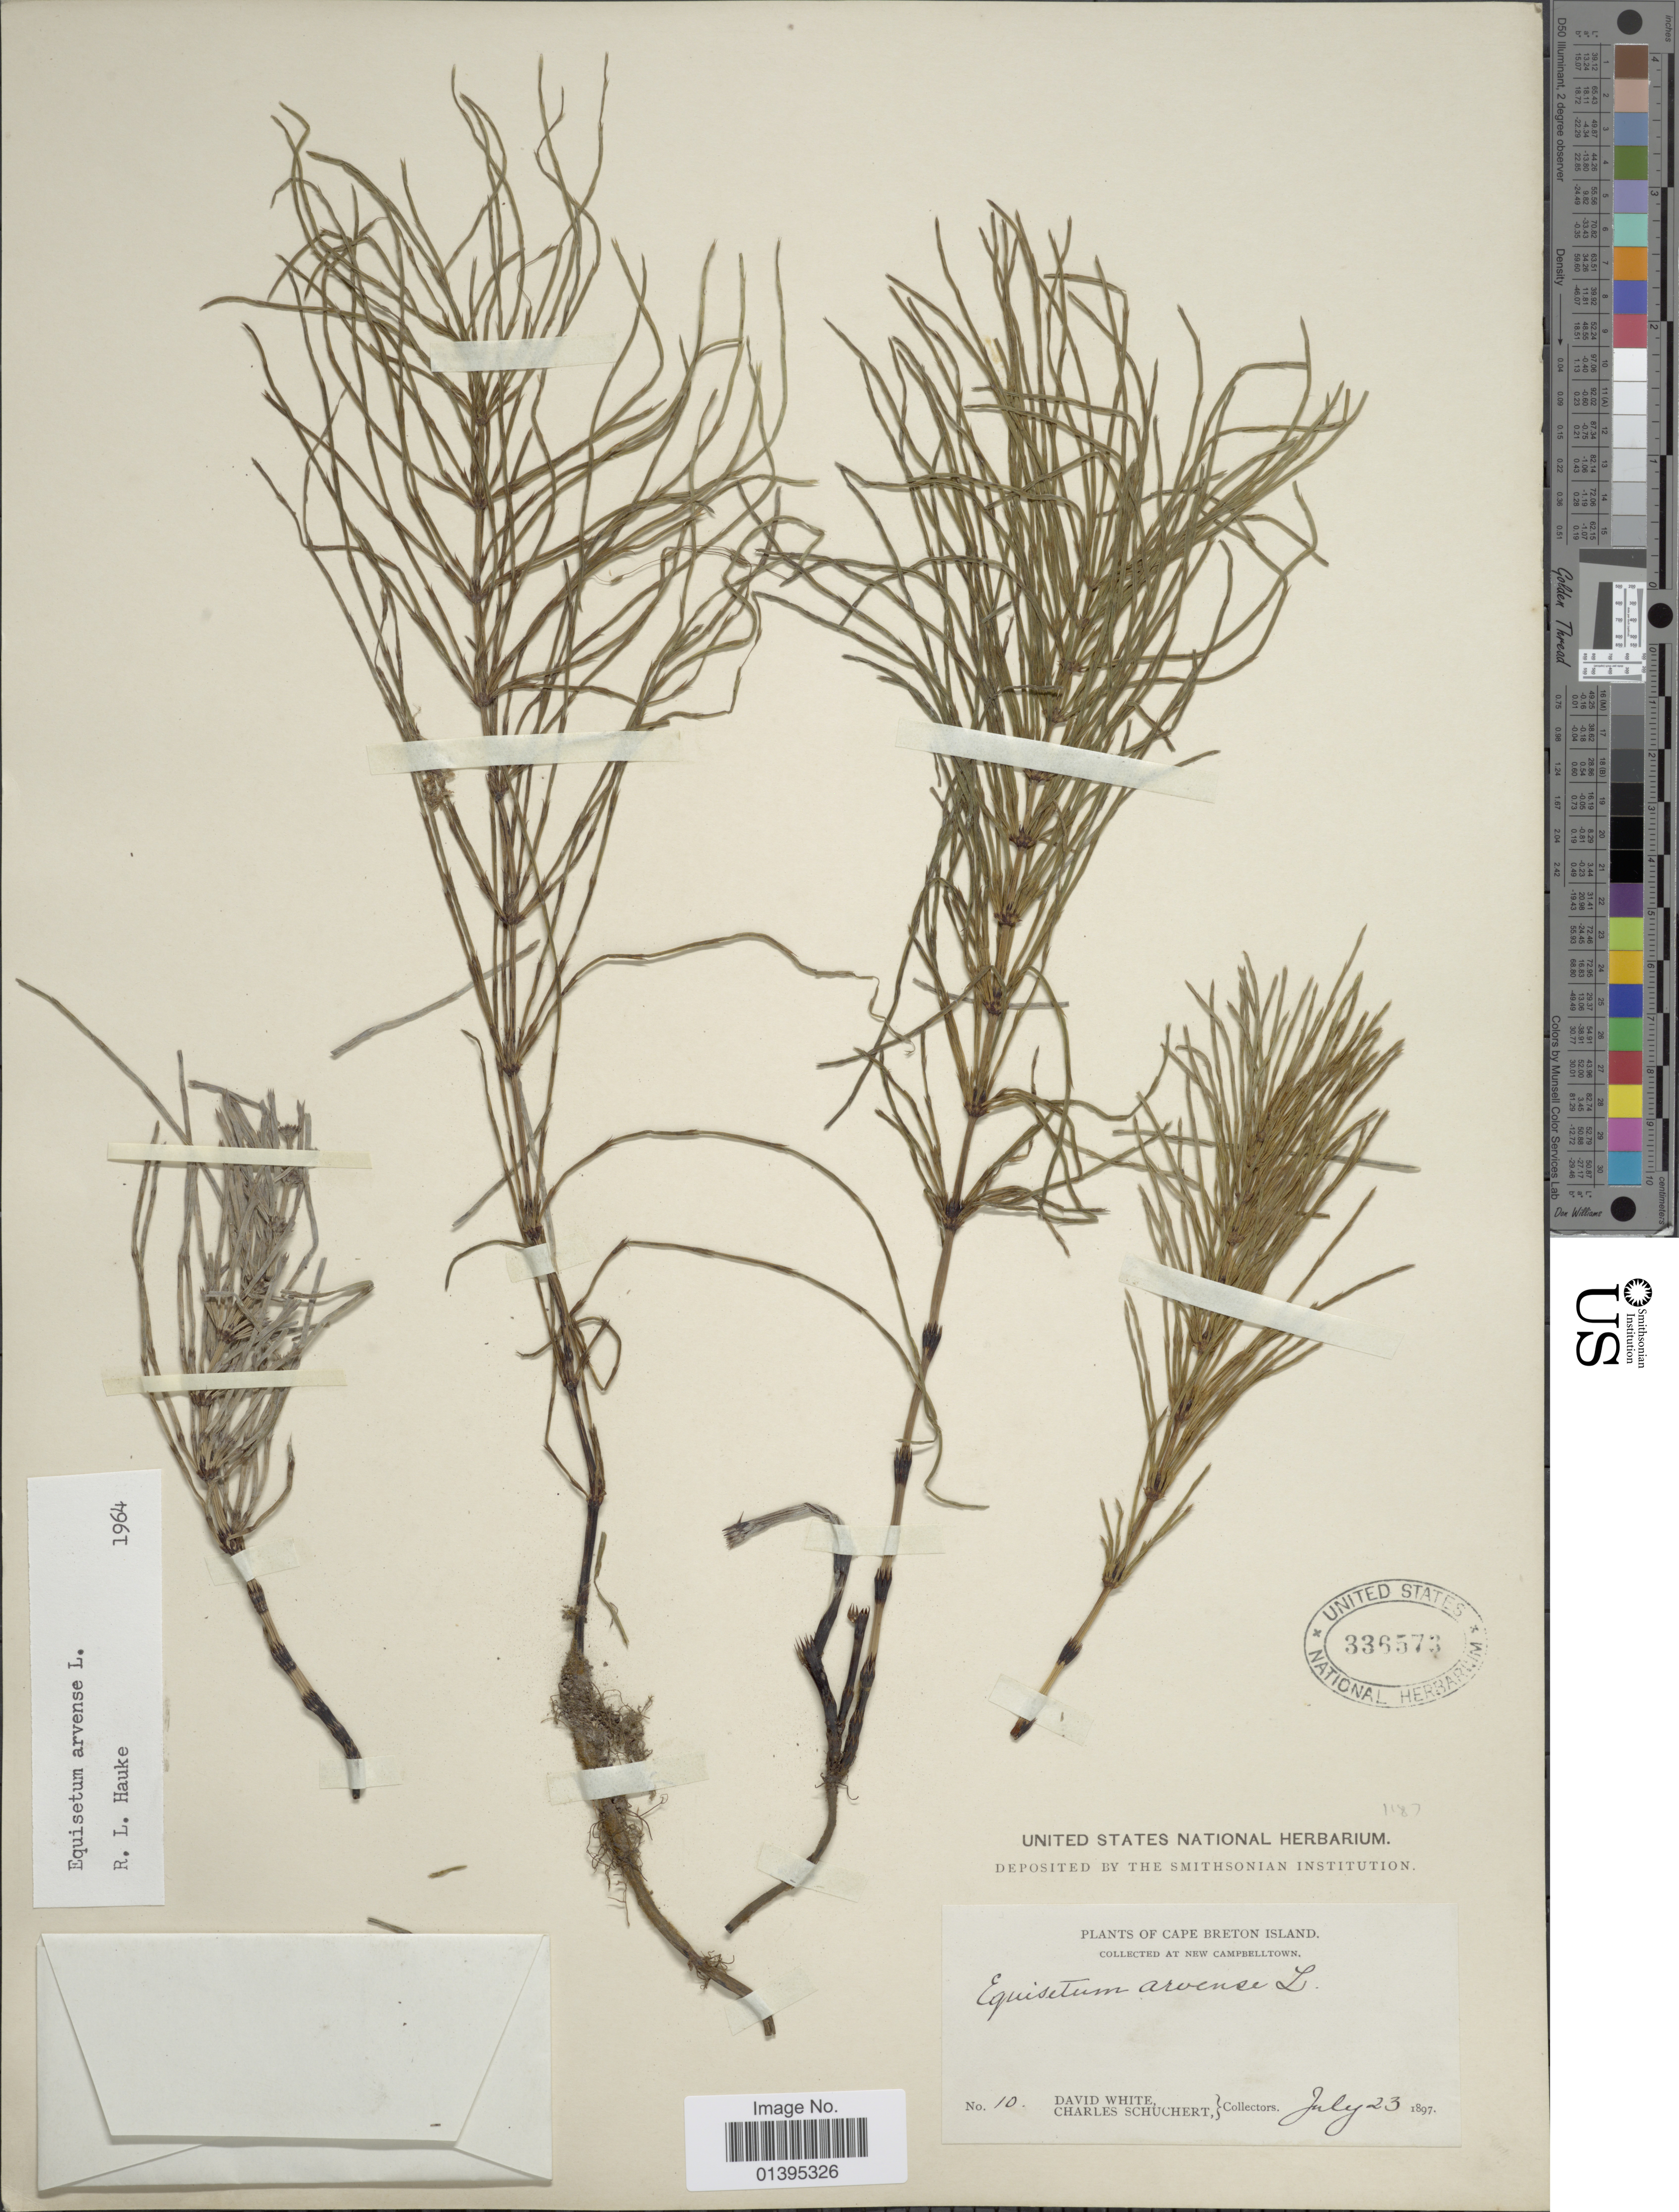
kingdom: Plantae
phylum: Tracheophyta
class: Polypodiopsida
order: Equisetales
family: Equisetaceae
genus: Equisetum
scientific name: Equisetum arvense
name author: L.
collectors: D. White & C. Schuchert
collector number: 10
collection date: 1897-07-23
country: Canada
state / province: Nova Scotia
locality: Cape Breton Island, New Campbelltown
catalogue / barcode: US 336573